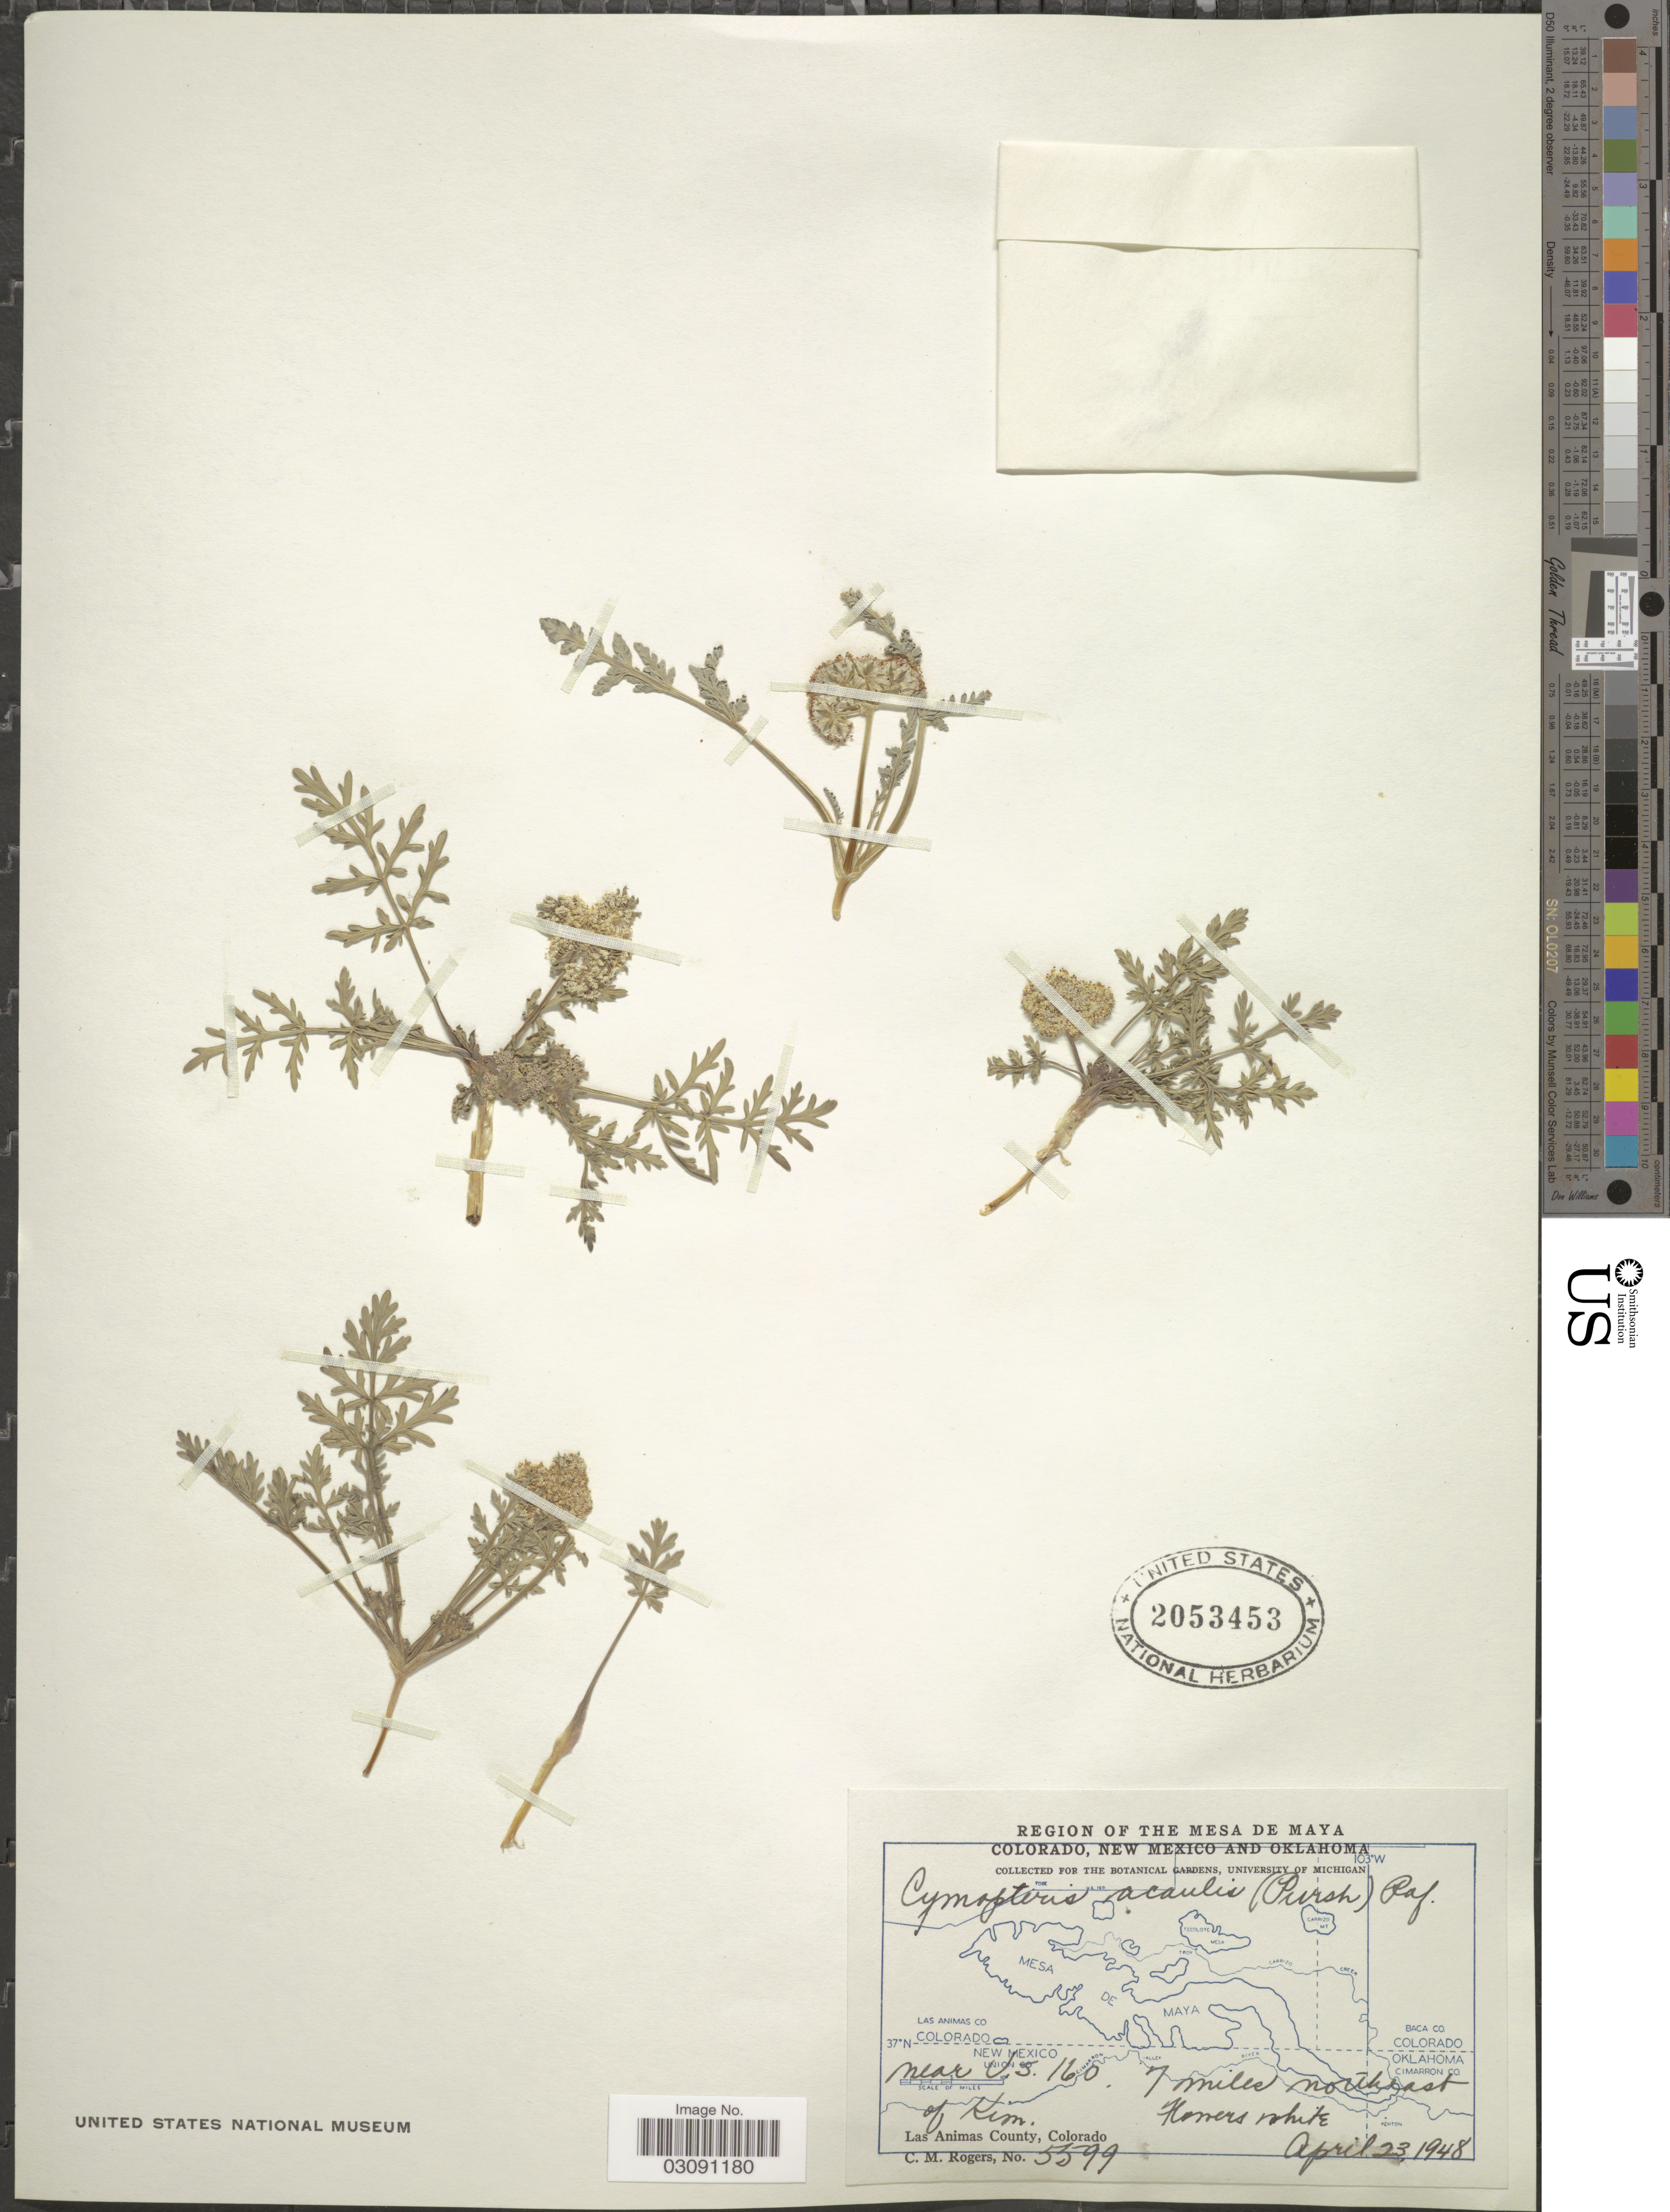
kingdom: Plantae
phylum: Tracheophyta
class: Magnoliopsida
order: Apiales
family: Apiaceae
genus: Cymopterus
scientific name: Cymopterus acaulis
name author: (Pursh) Raf.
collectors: C. M. Rogers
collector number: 5599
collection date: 1948-04-23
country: United States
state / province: Colorado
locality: The Mesa de Maya, Colorado, Near U.S. 160 Km., 7 miles northwest Homers white, Las Animas County.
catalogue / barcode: US 2053453